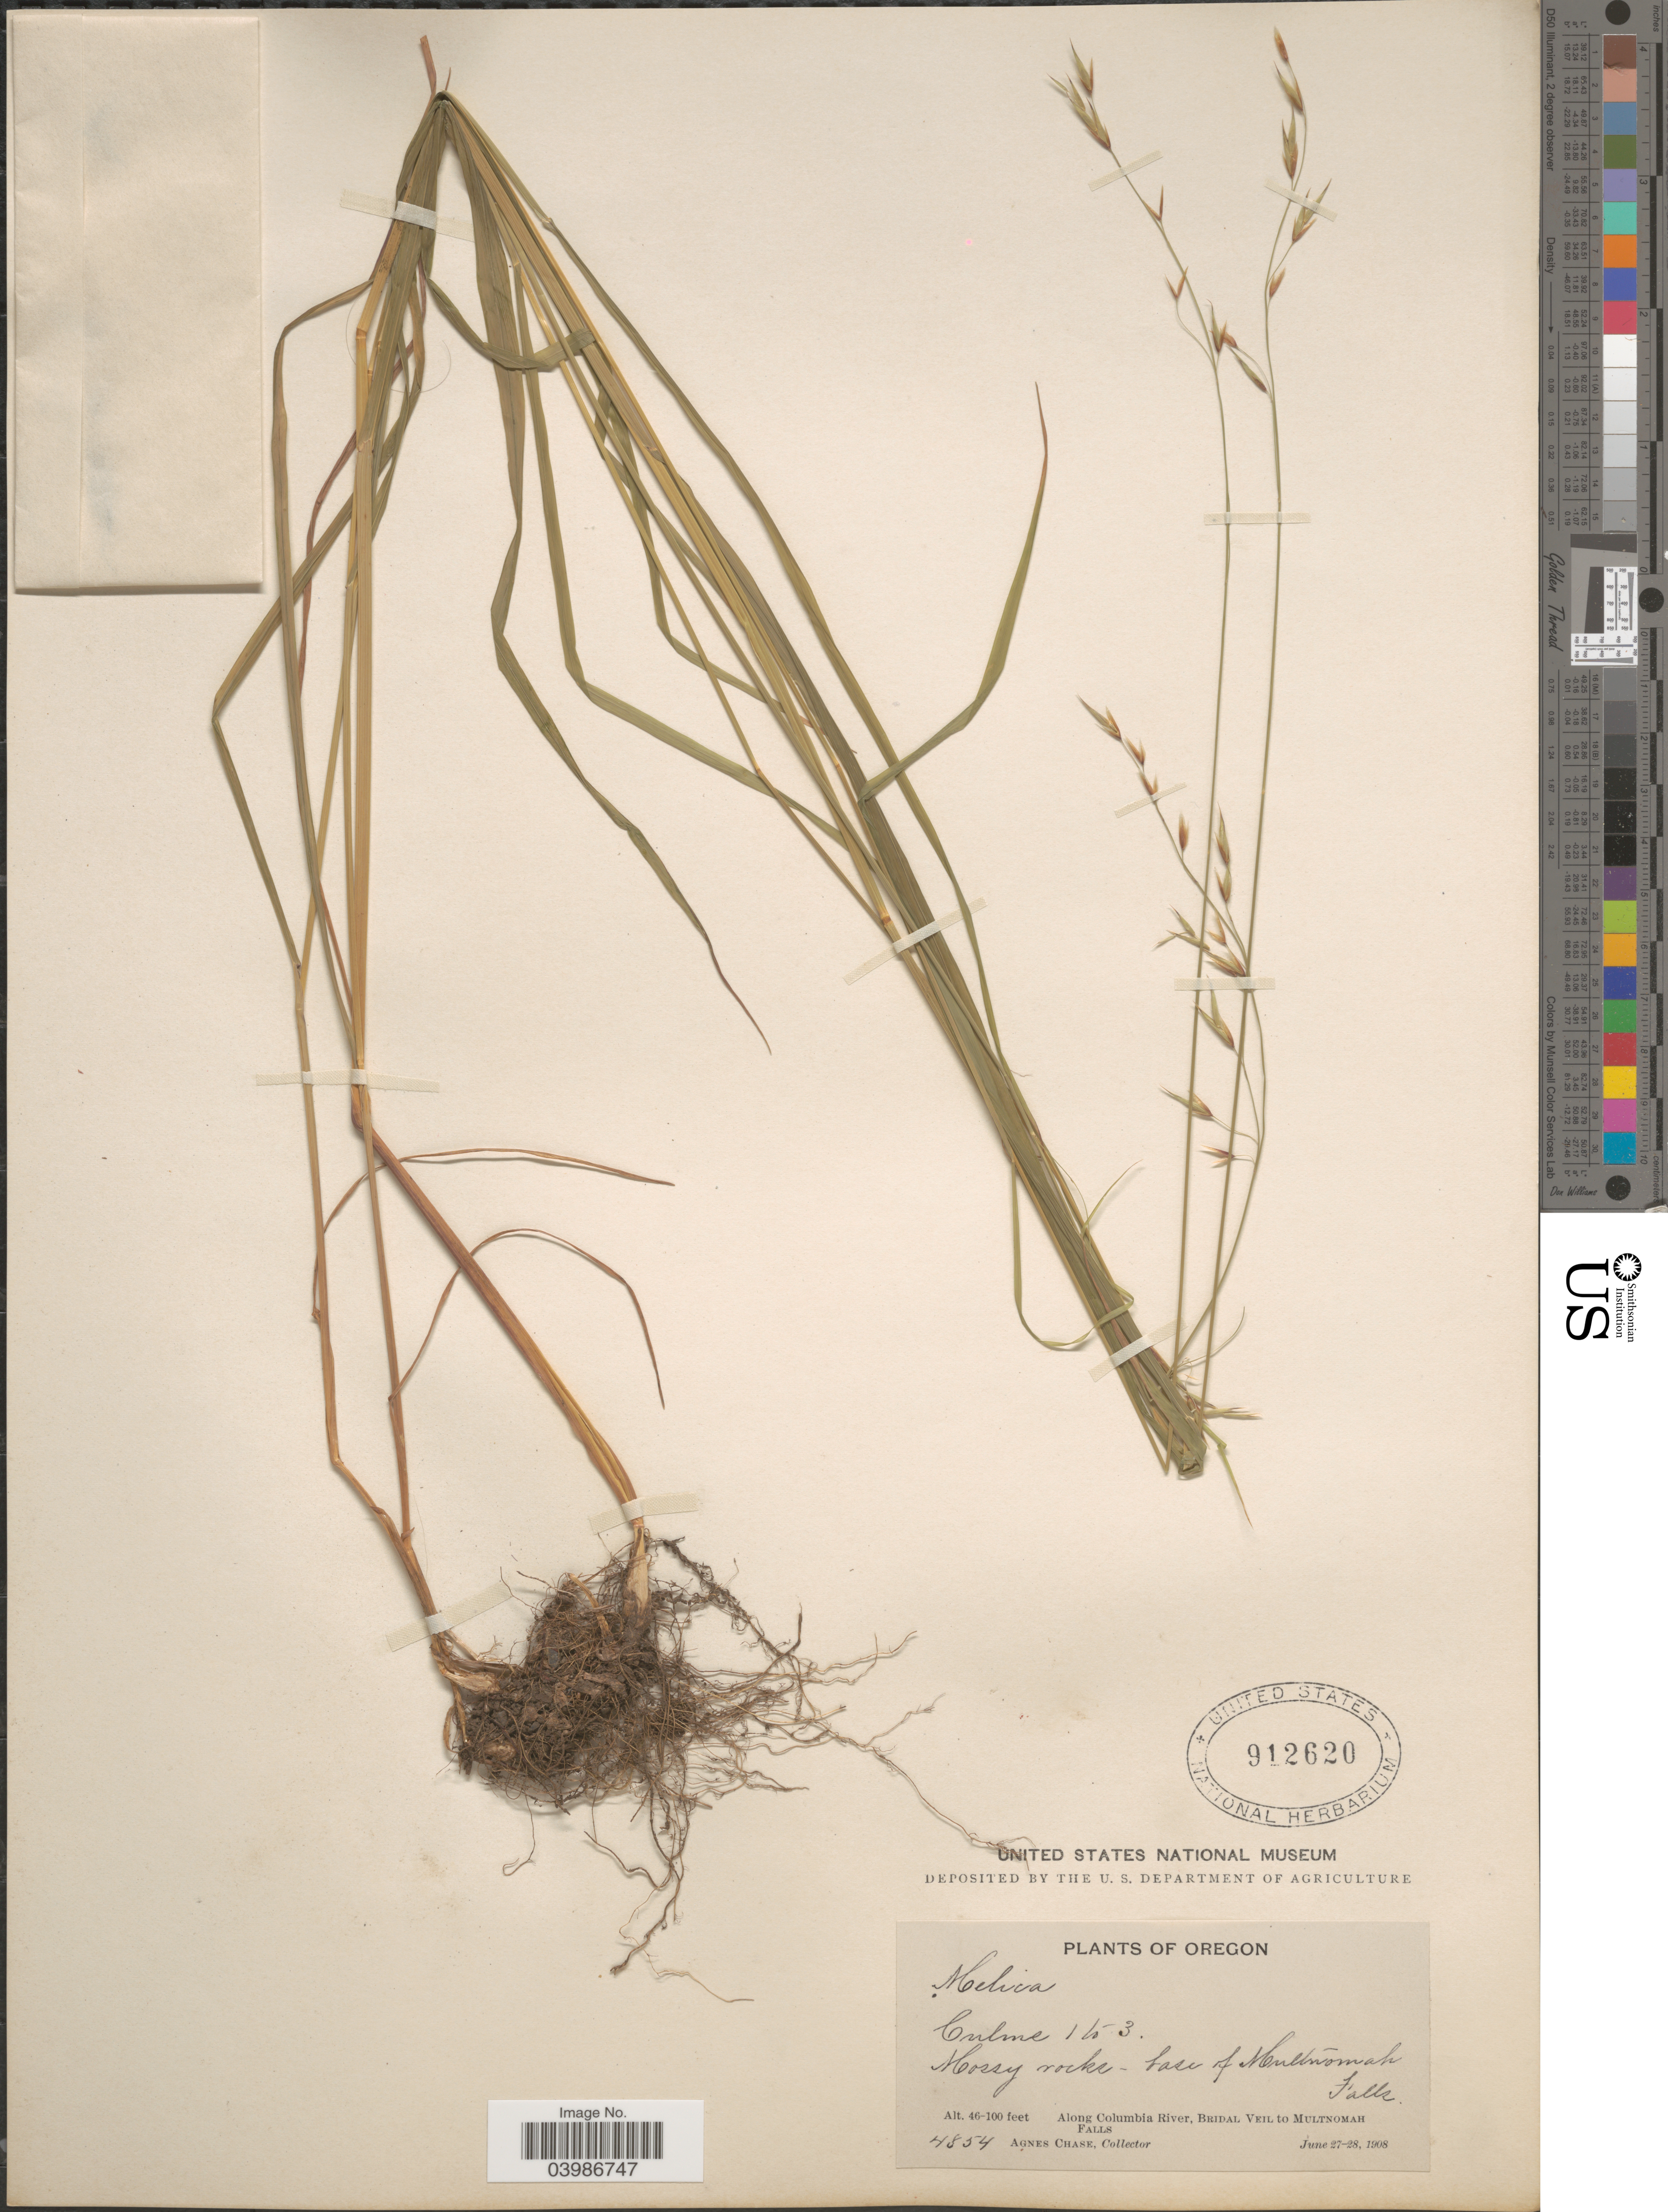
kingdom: Plantae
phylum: Tracheophyta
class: Liliopsida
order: Poales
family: Poaceae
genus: Melica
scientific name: Melica subulata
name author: (Griseb.) Scribn.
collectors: A. Chase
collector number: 4854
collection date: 1908-06-27/1908-06-28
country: United States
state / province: Oregon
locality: Mossy rocks - base of Multnomah Falls. Along Columbia River, Bridal Veil to Multnomah Falls.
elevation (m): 14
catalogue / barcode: US 912620